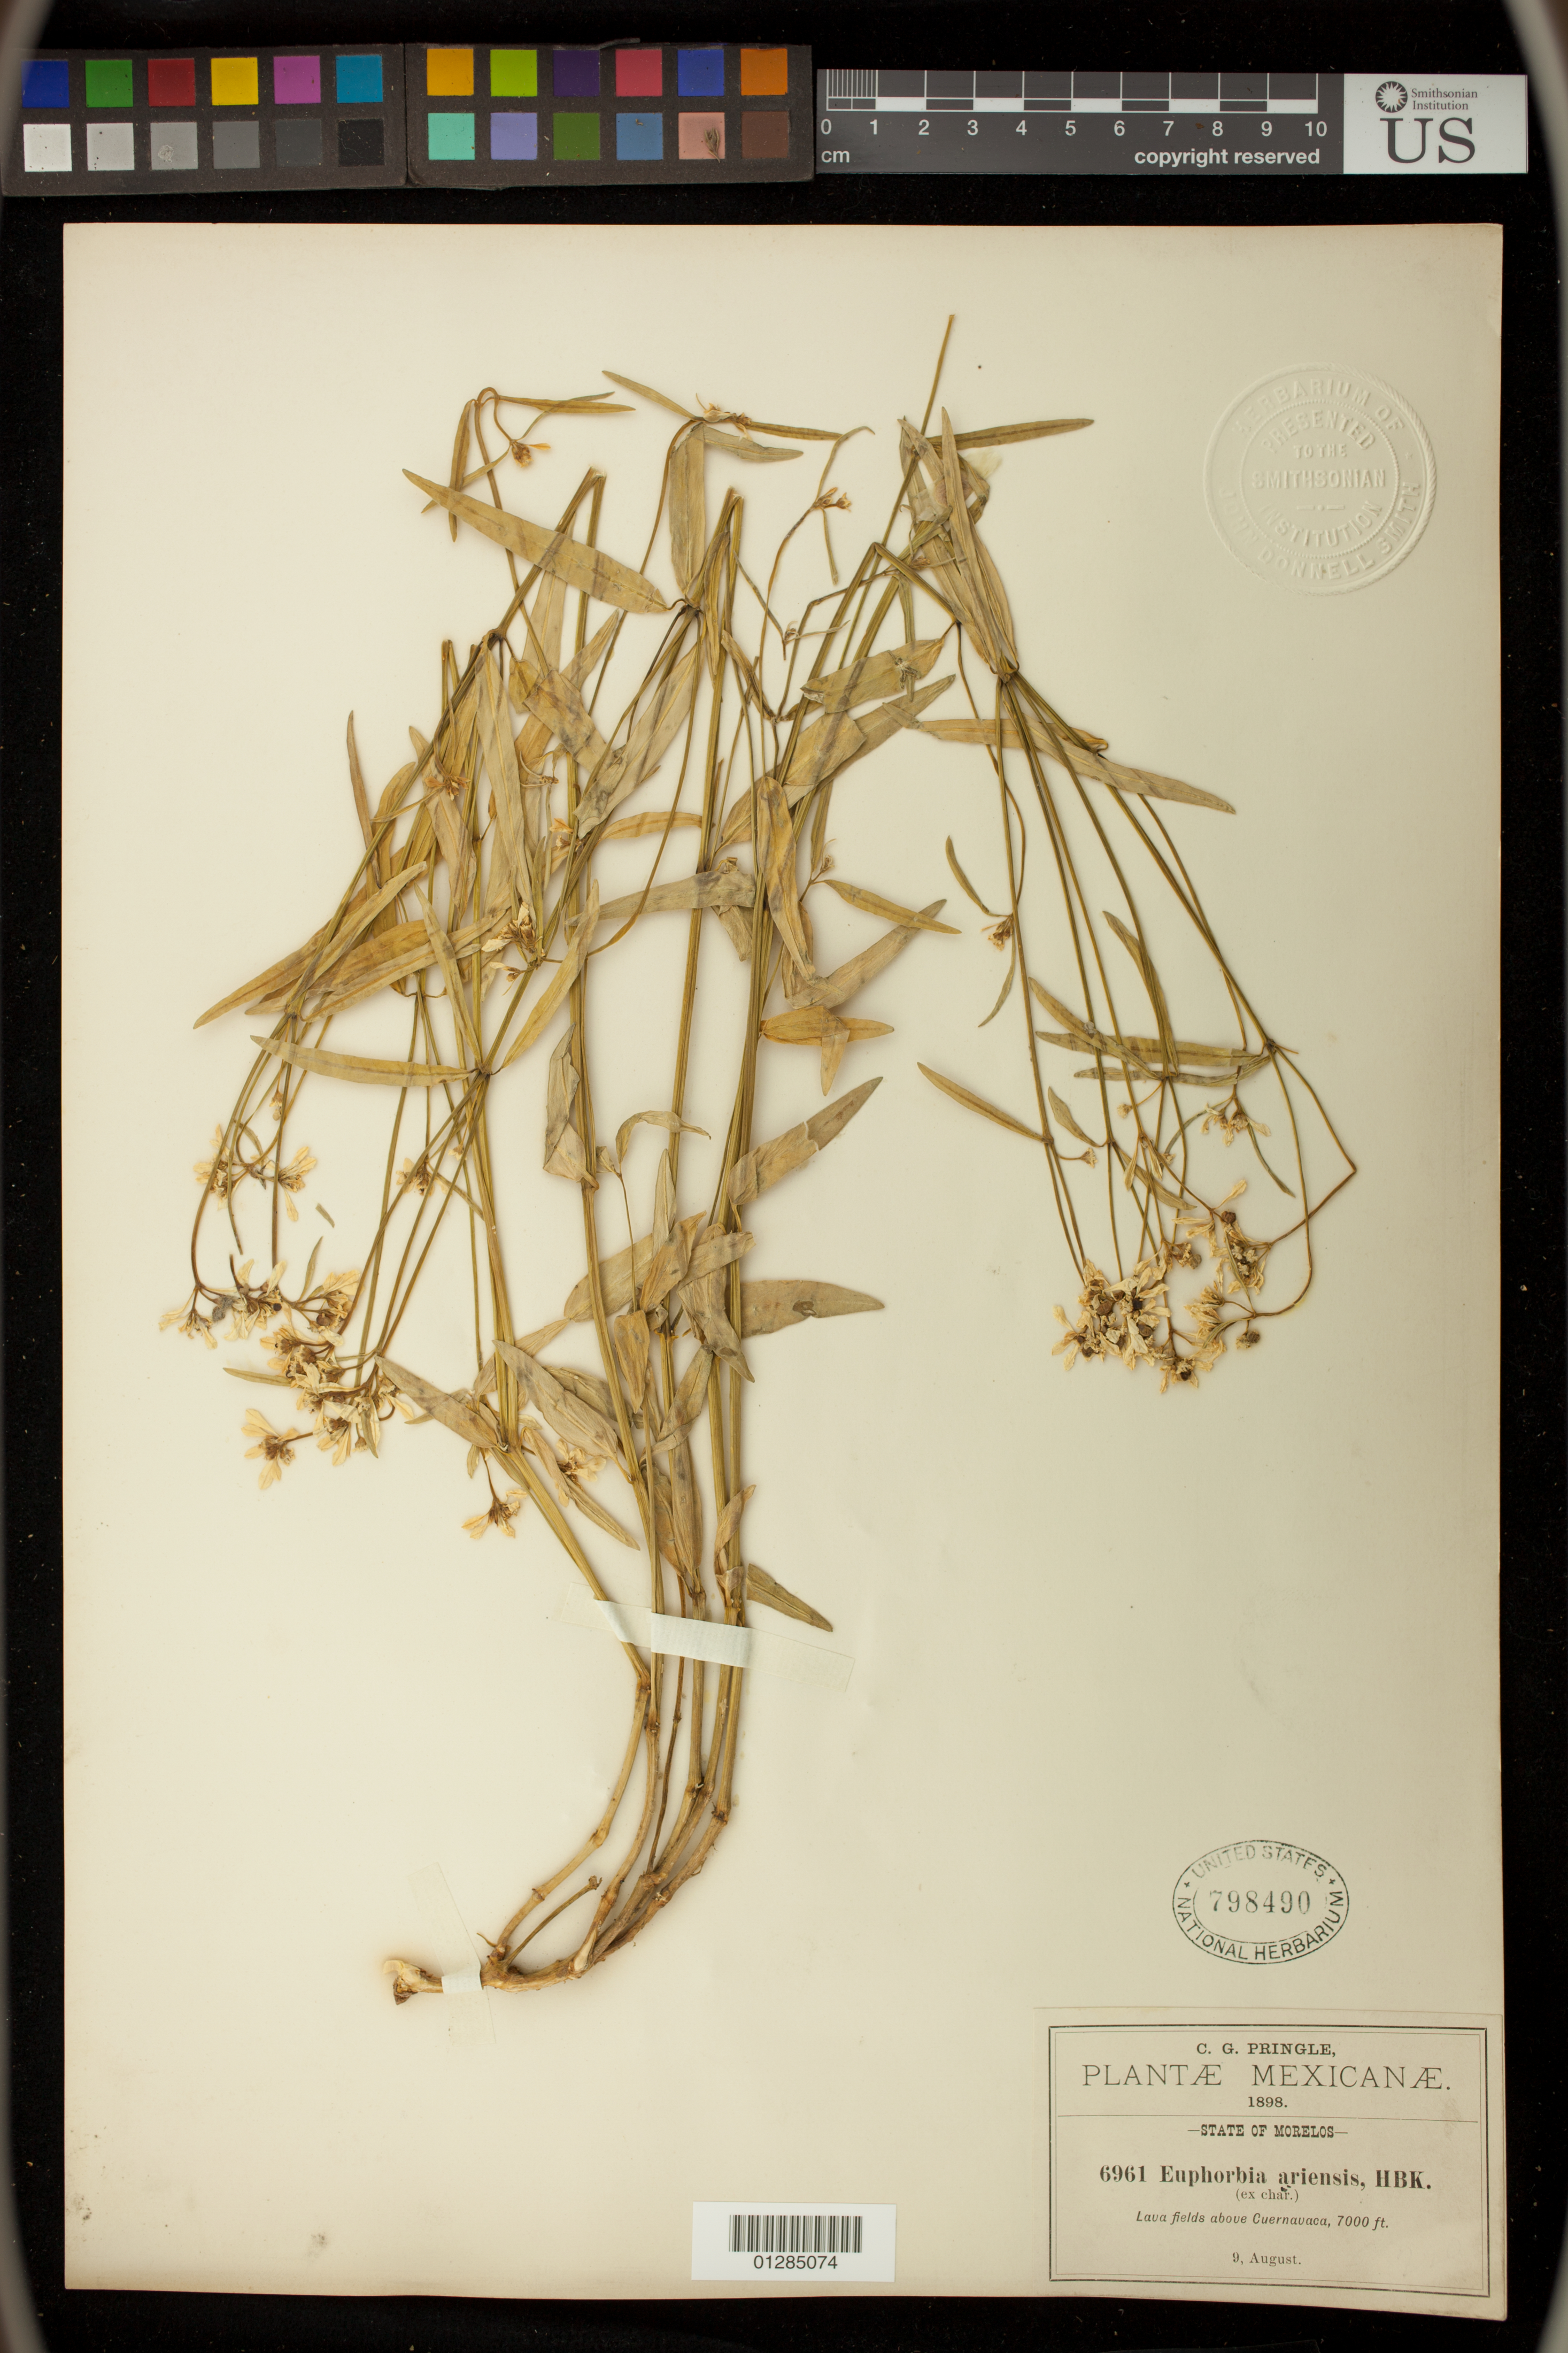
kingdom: Plantae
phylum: Tracheophyta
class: Magnoliopsida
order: Malpighiales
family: Euphorbiaceae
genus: Euphorbia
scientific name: Euphorbia ariensis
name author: Kunth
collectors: C. G. Pringle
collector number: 6961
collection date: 1898-08-09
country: Mexico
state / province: Morelos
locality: Lava fields above Cuernavaca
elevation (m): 2134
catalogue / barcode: US 798490